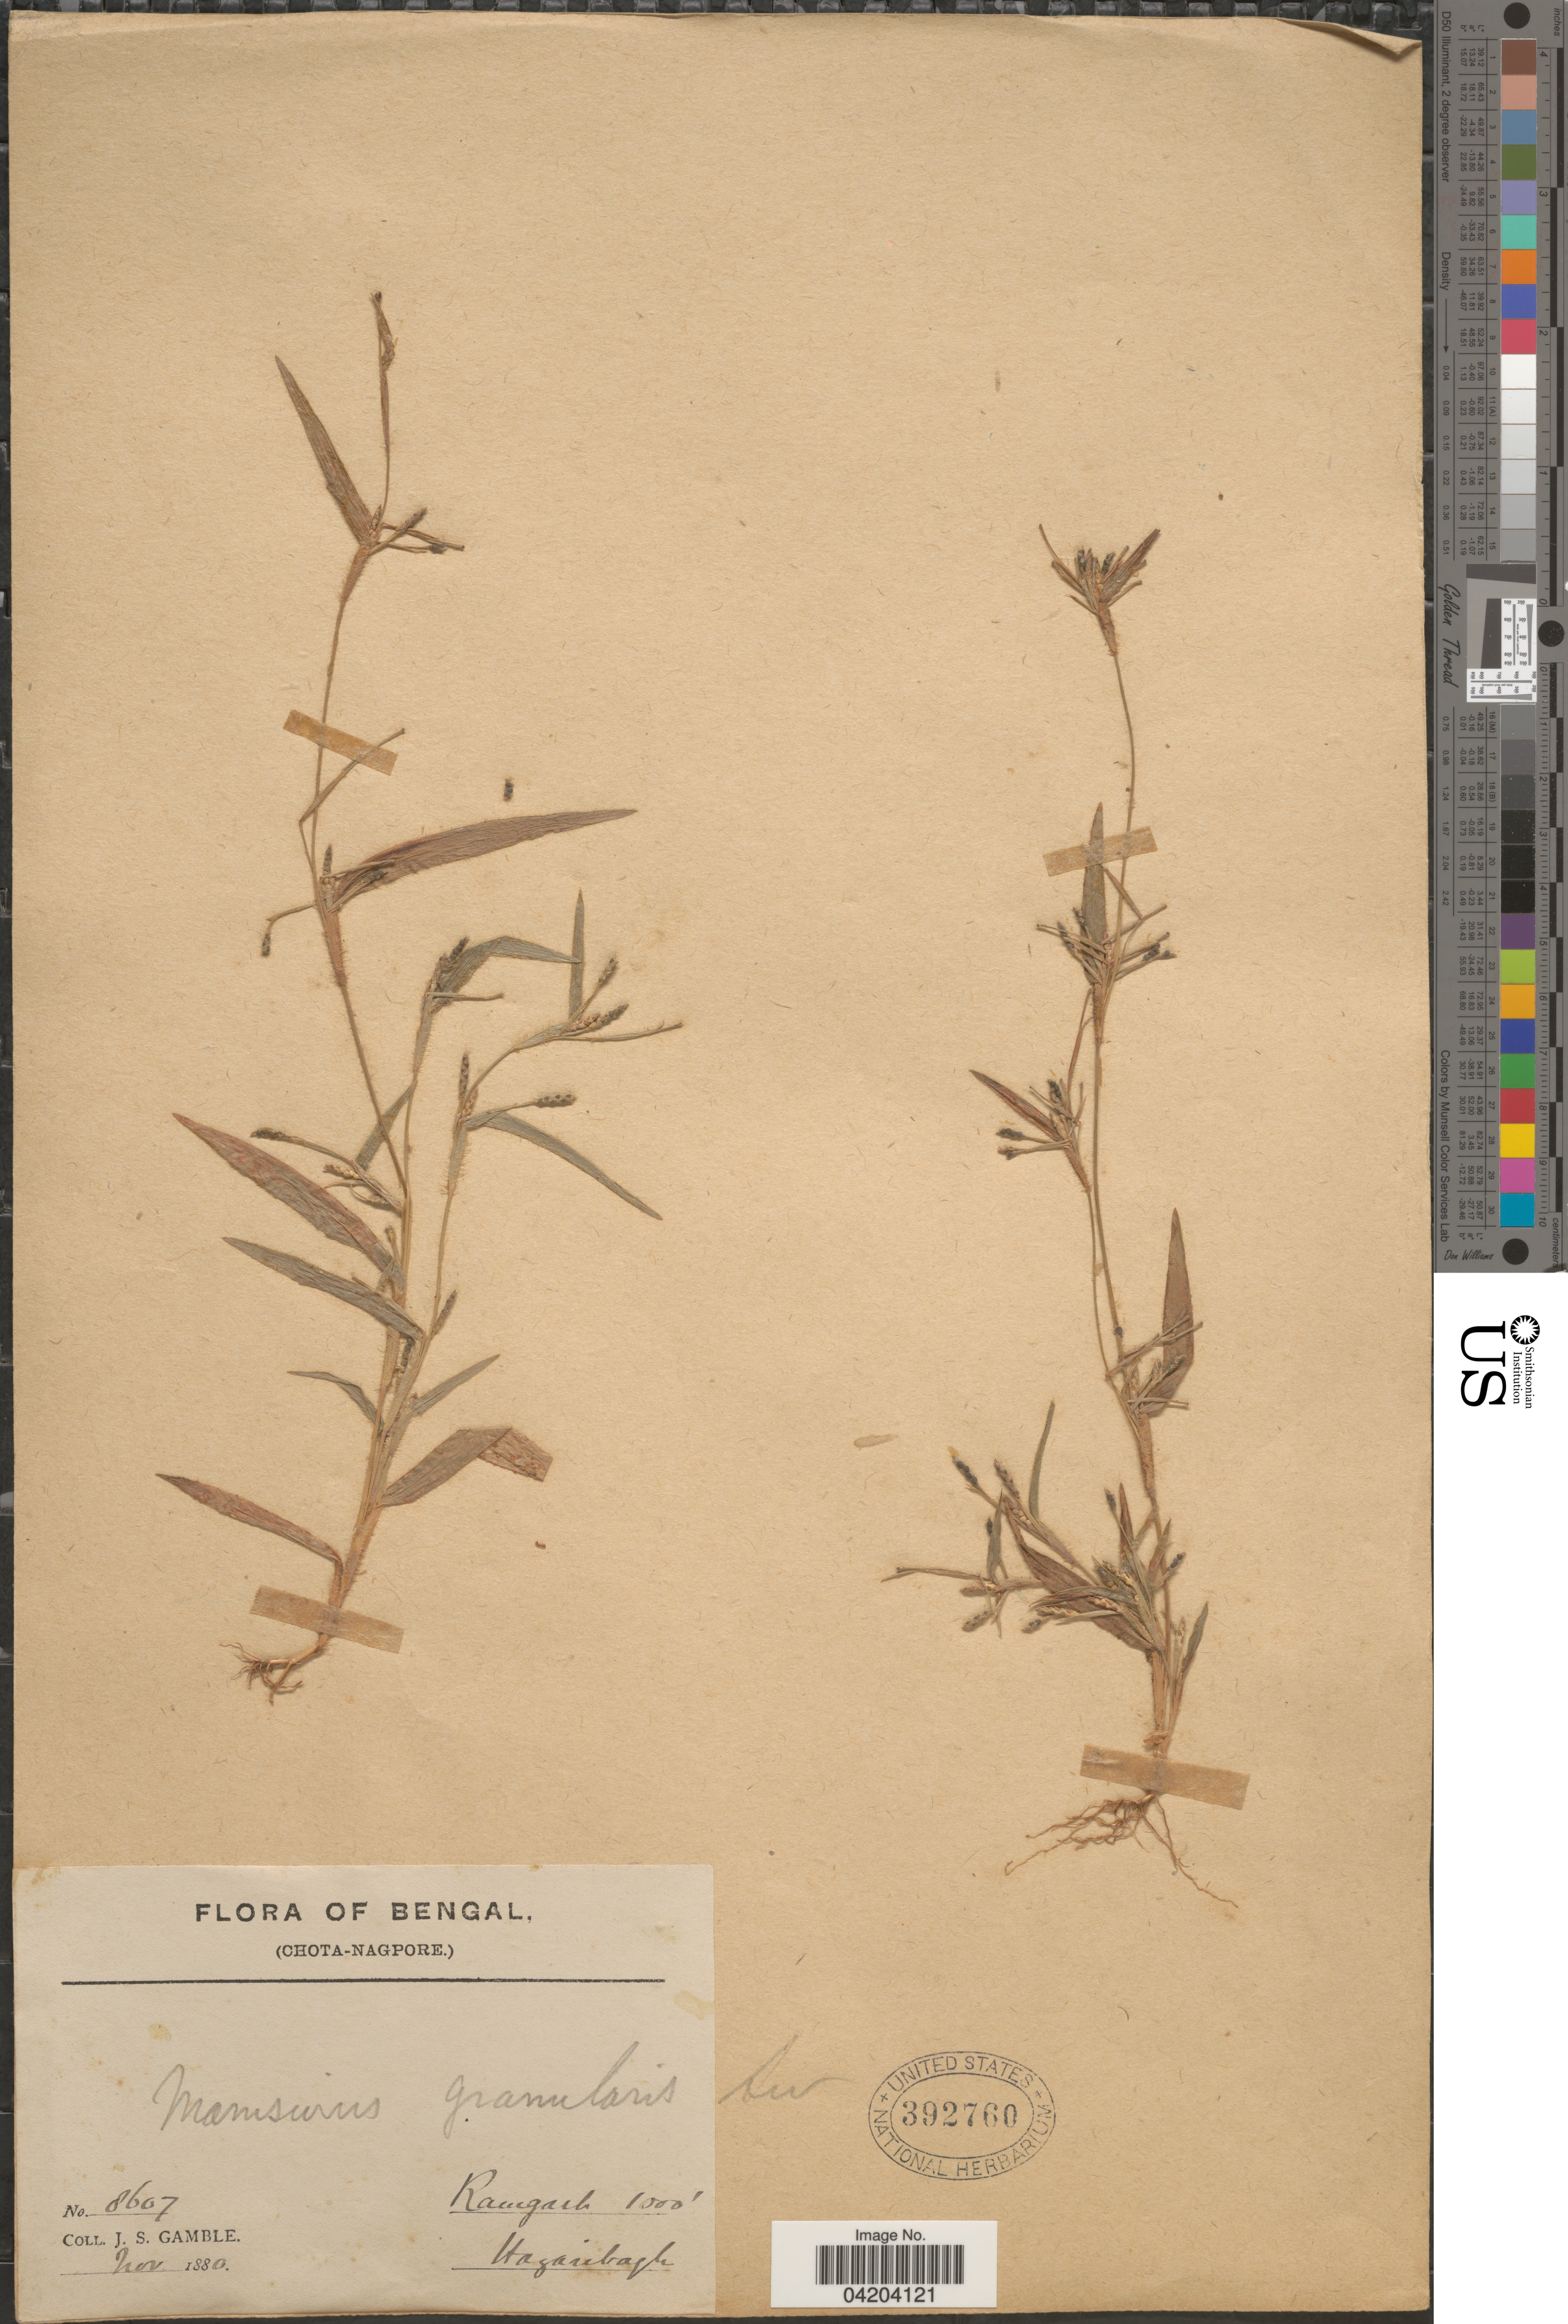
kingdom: Plantae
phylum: Tracheophyta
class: Liliopsida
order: Poales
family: Poaceae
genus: Mnesithea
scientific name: Mnesithea granularis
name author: (L.) de Koning & Sosef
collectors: J. S. Gamble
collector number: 8607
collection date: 1880-11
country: India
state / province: Jharkhand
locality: Bengal, (Chota-Nagpore.). Ramgarh. Hazaribagh.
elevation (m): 305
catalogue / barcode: US 392760